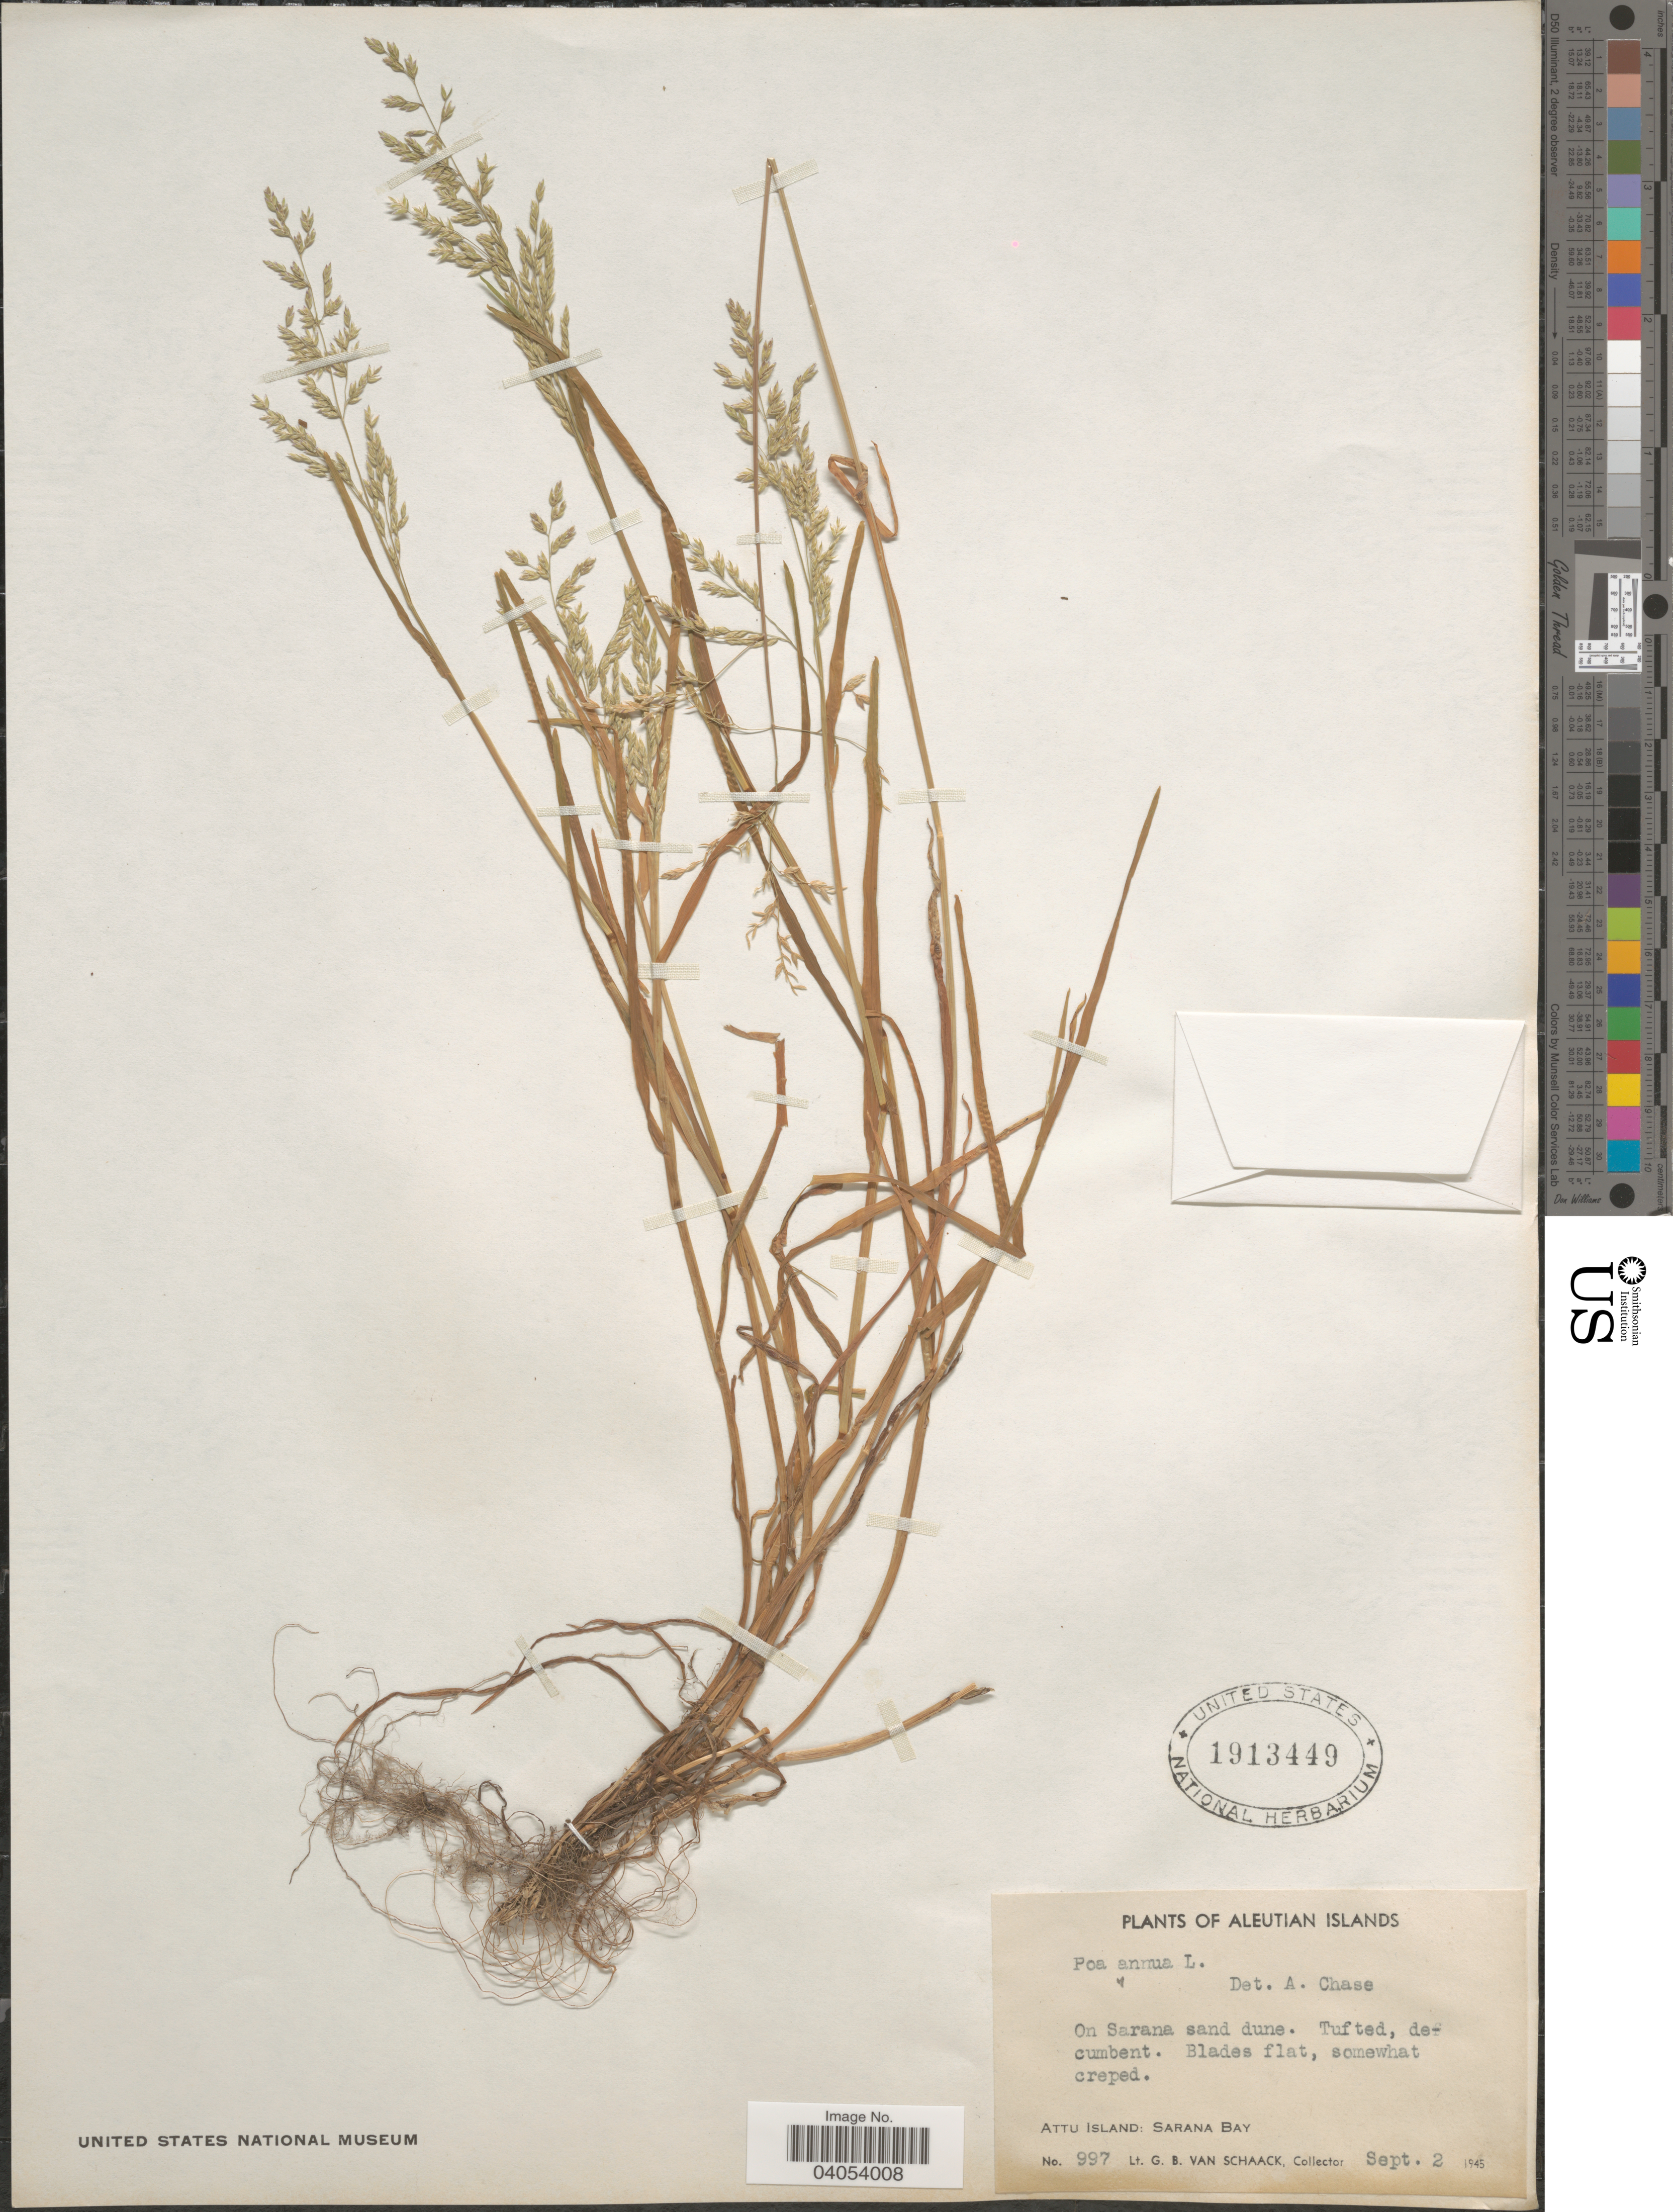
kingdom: Plantae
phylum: Tracheophyta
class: Liliopsida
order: Poales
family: Poaceae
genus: Poa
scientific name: Poa annua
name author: L.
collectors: G. Van Schaack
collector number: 997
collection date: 1945-09-02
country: United States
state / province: Alaska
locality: On Sarana sand dune. Attu Island: Sarana Bay.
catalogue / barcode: US 1913449